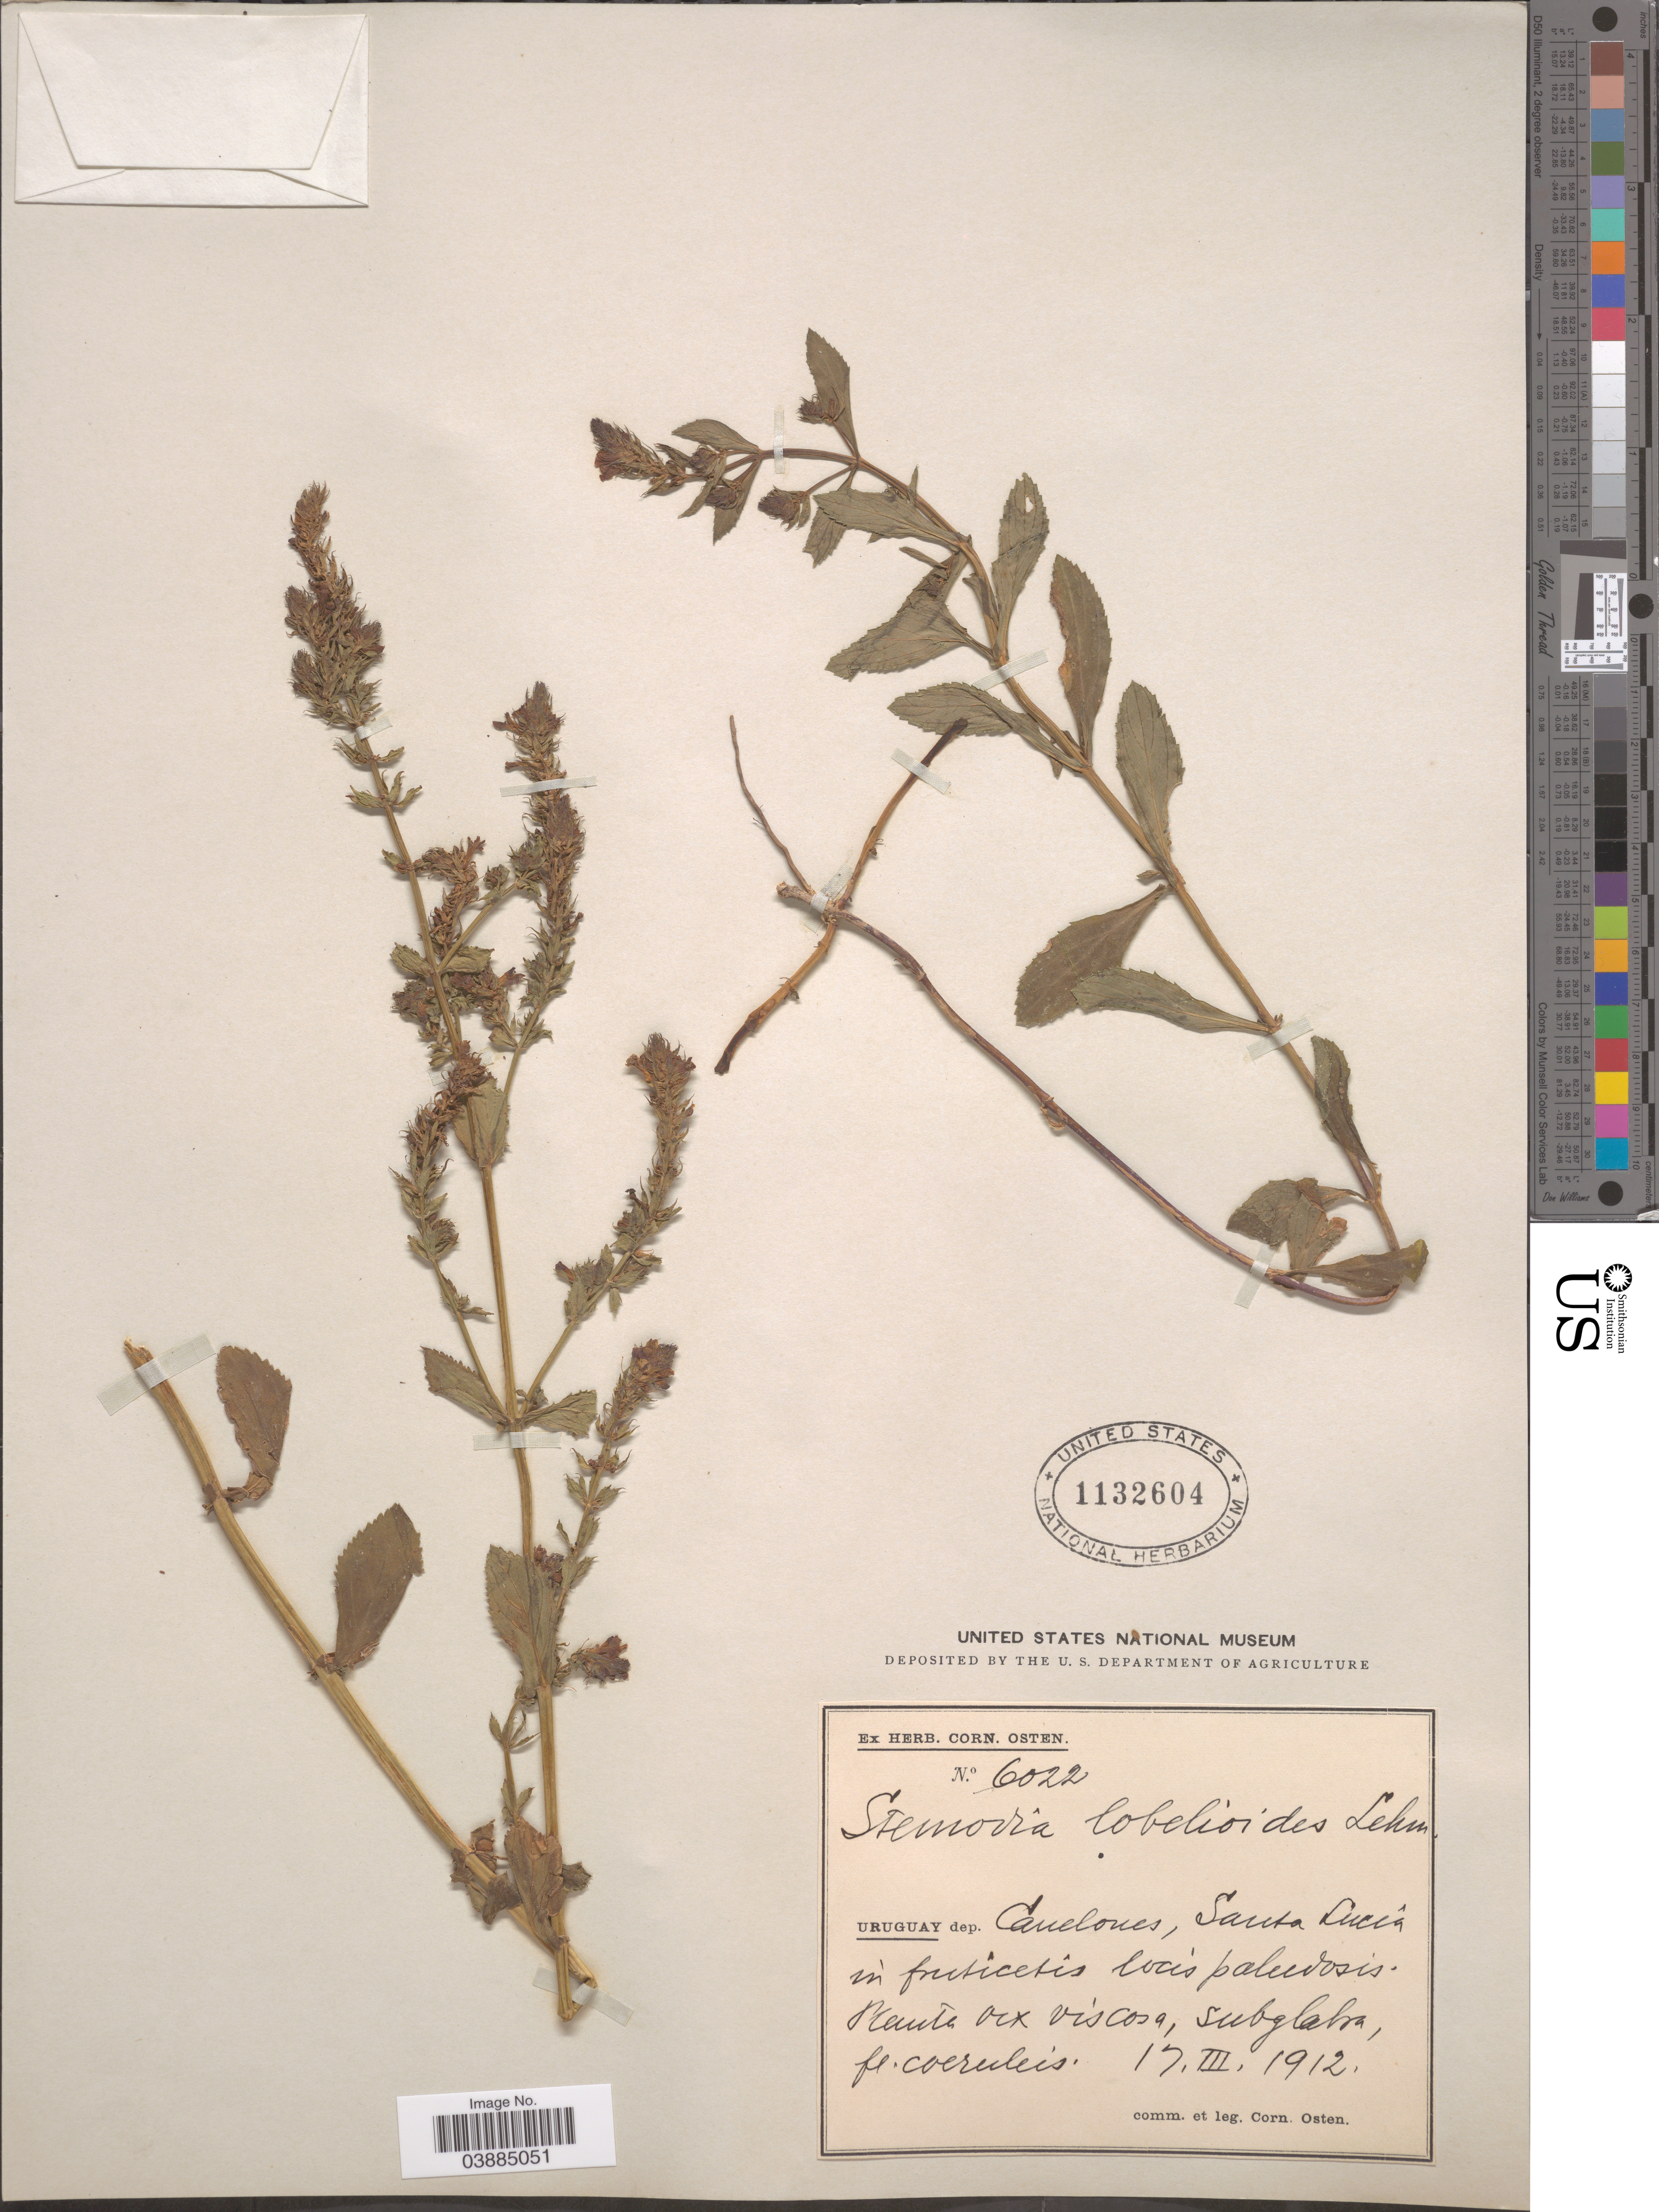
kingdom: Plantae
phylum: Tracheophyta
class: Magnoliopsida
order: Lamiales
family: Plantaginaceae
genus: Stemodia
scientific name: Stemodia lobelioides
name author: Lehm.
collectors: C. Osten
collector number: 6022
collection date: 1912-03-17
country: Uruguay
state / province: Canelones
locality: Dep. Canelones, Santa Lucia.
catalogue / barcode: US 1132604